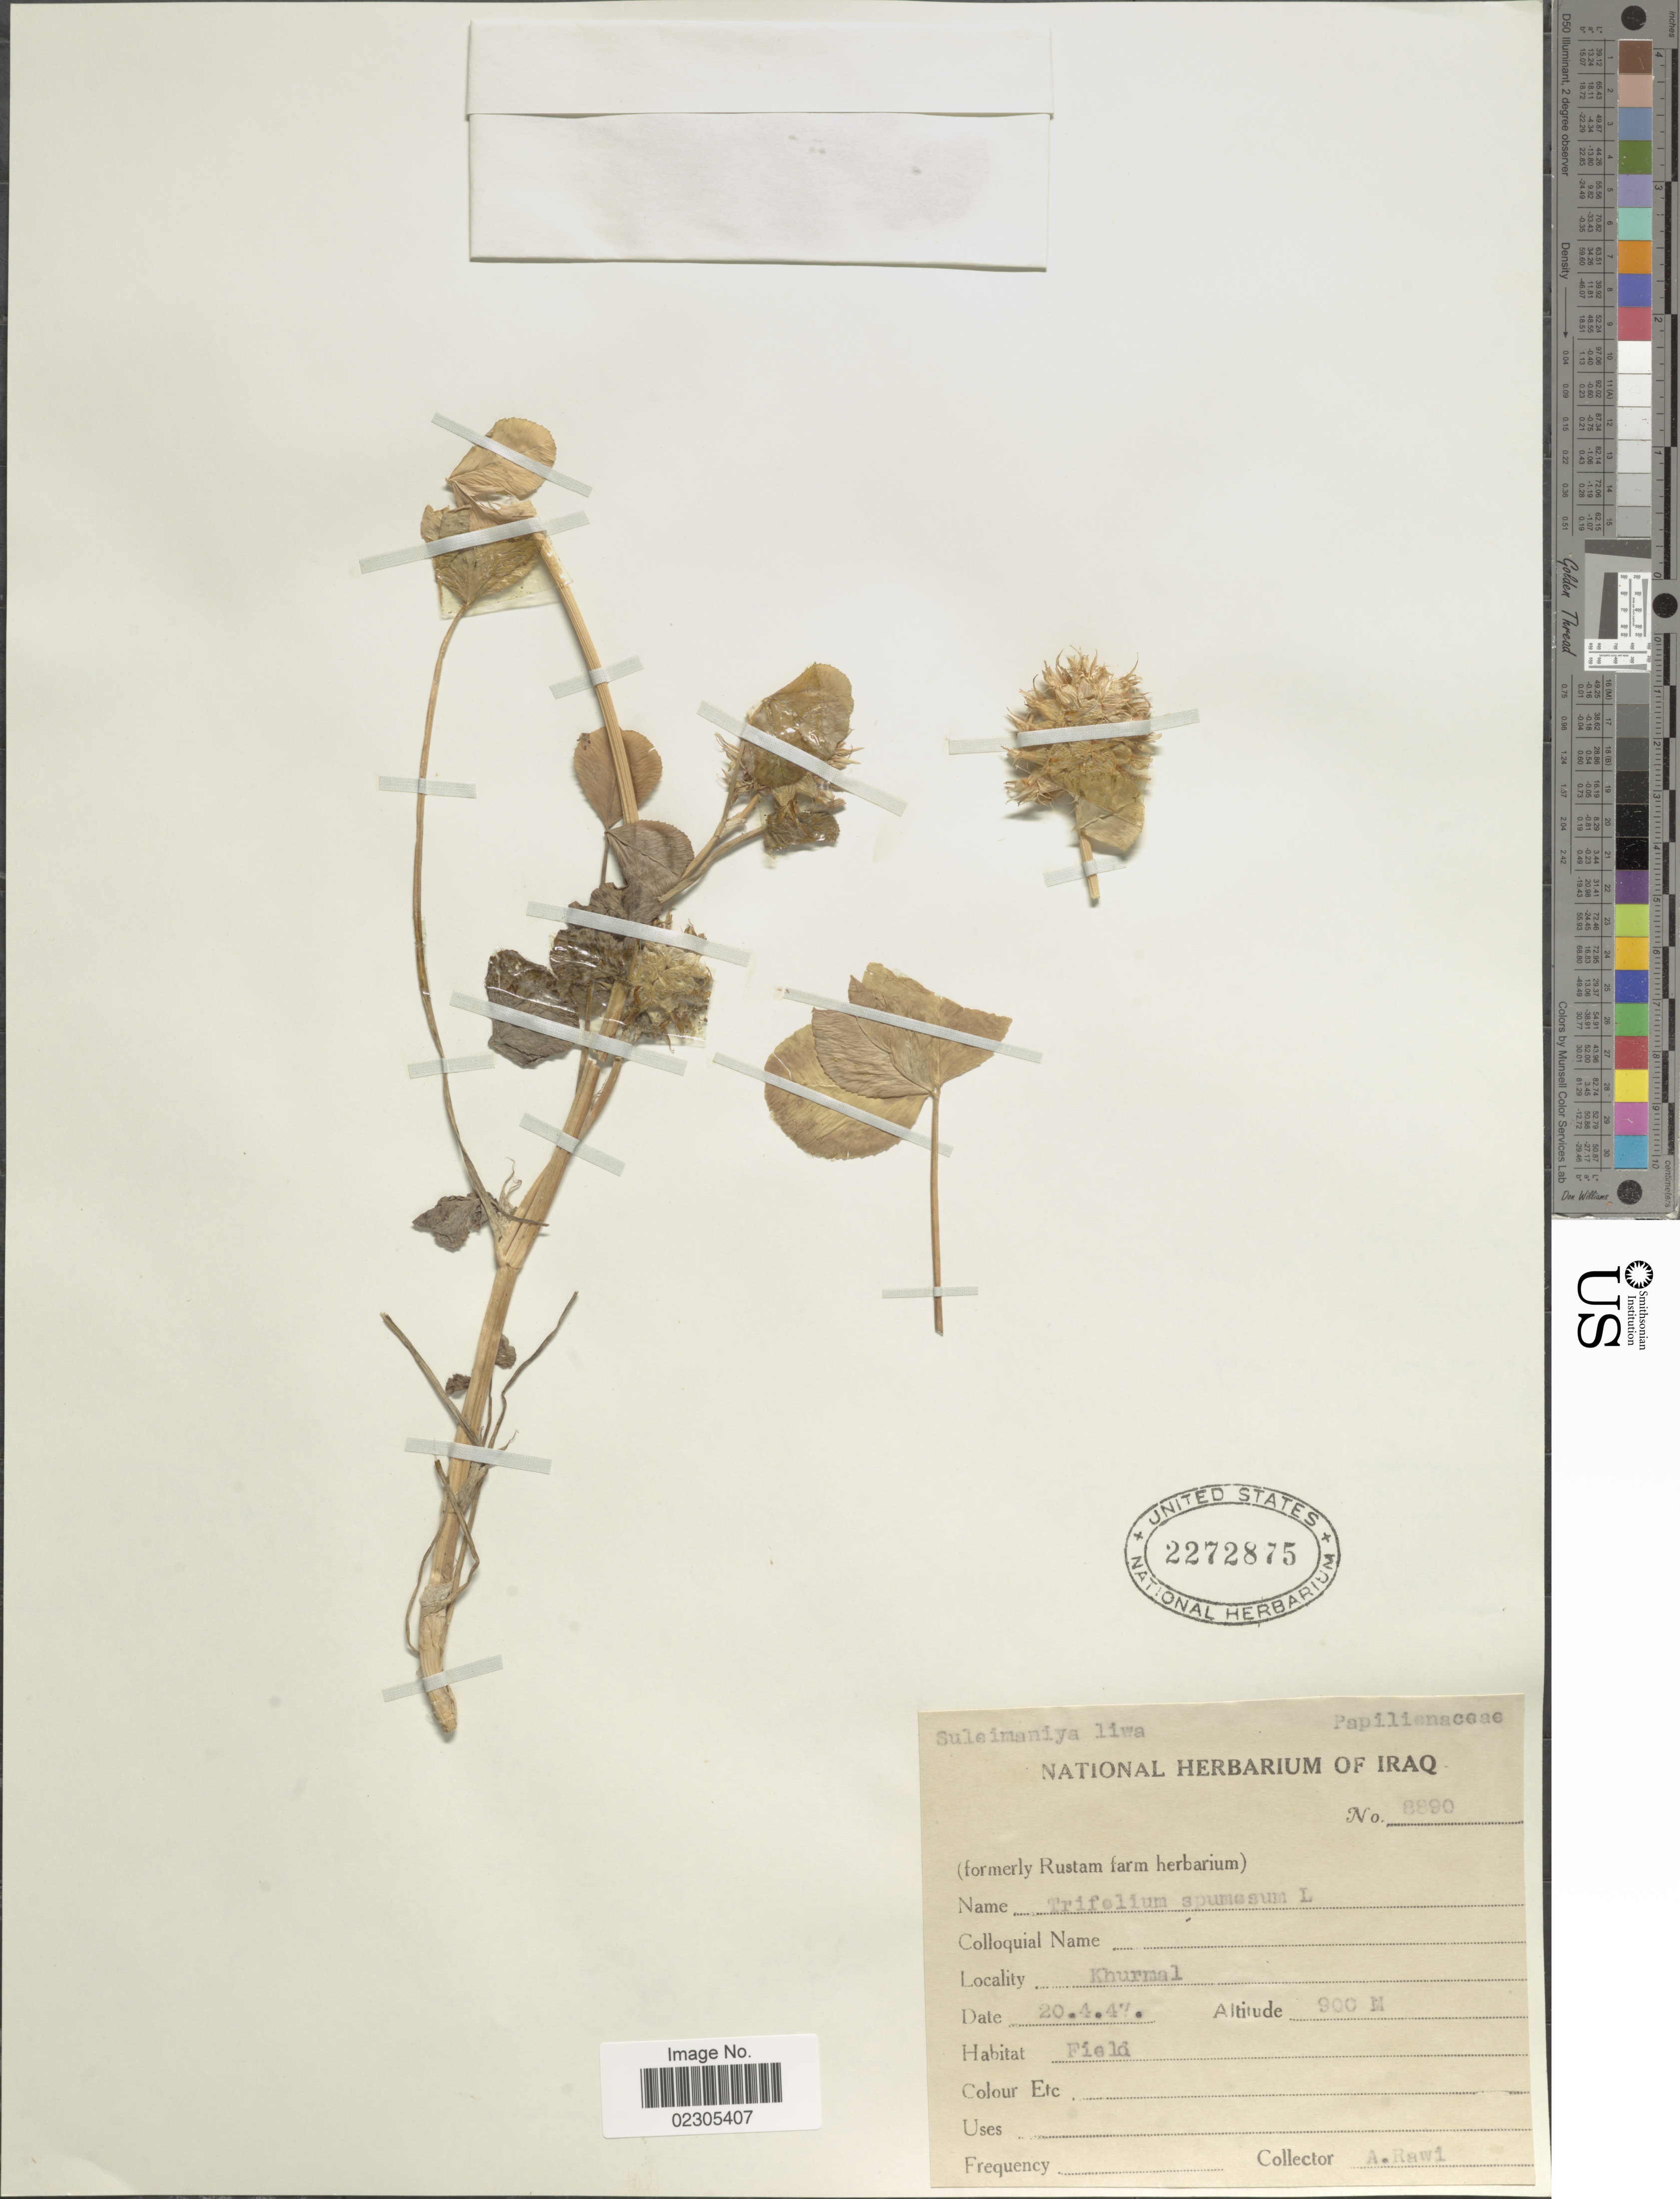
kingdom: Plantae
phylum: Tracheophyta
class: Magnoliopsida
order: Fabales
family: Fabaceae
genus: Trifolium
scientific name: Trifolium spumosum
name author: L.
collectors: A. Rawi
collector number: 8890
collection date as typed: Transcribed d/m/y: 20/4/47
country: Iraq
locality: Khurmal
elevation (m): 900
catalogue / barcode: US 2272875